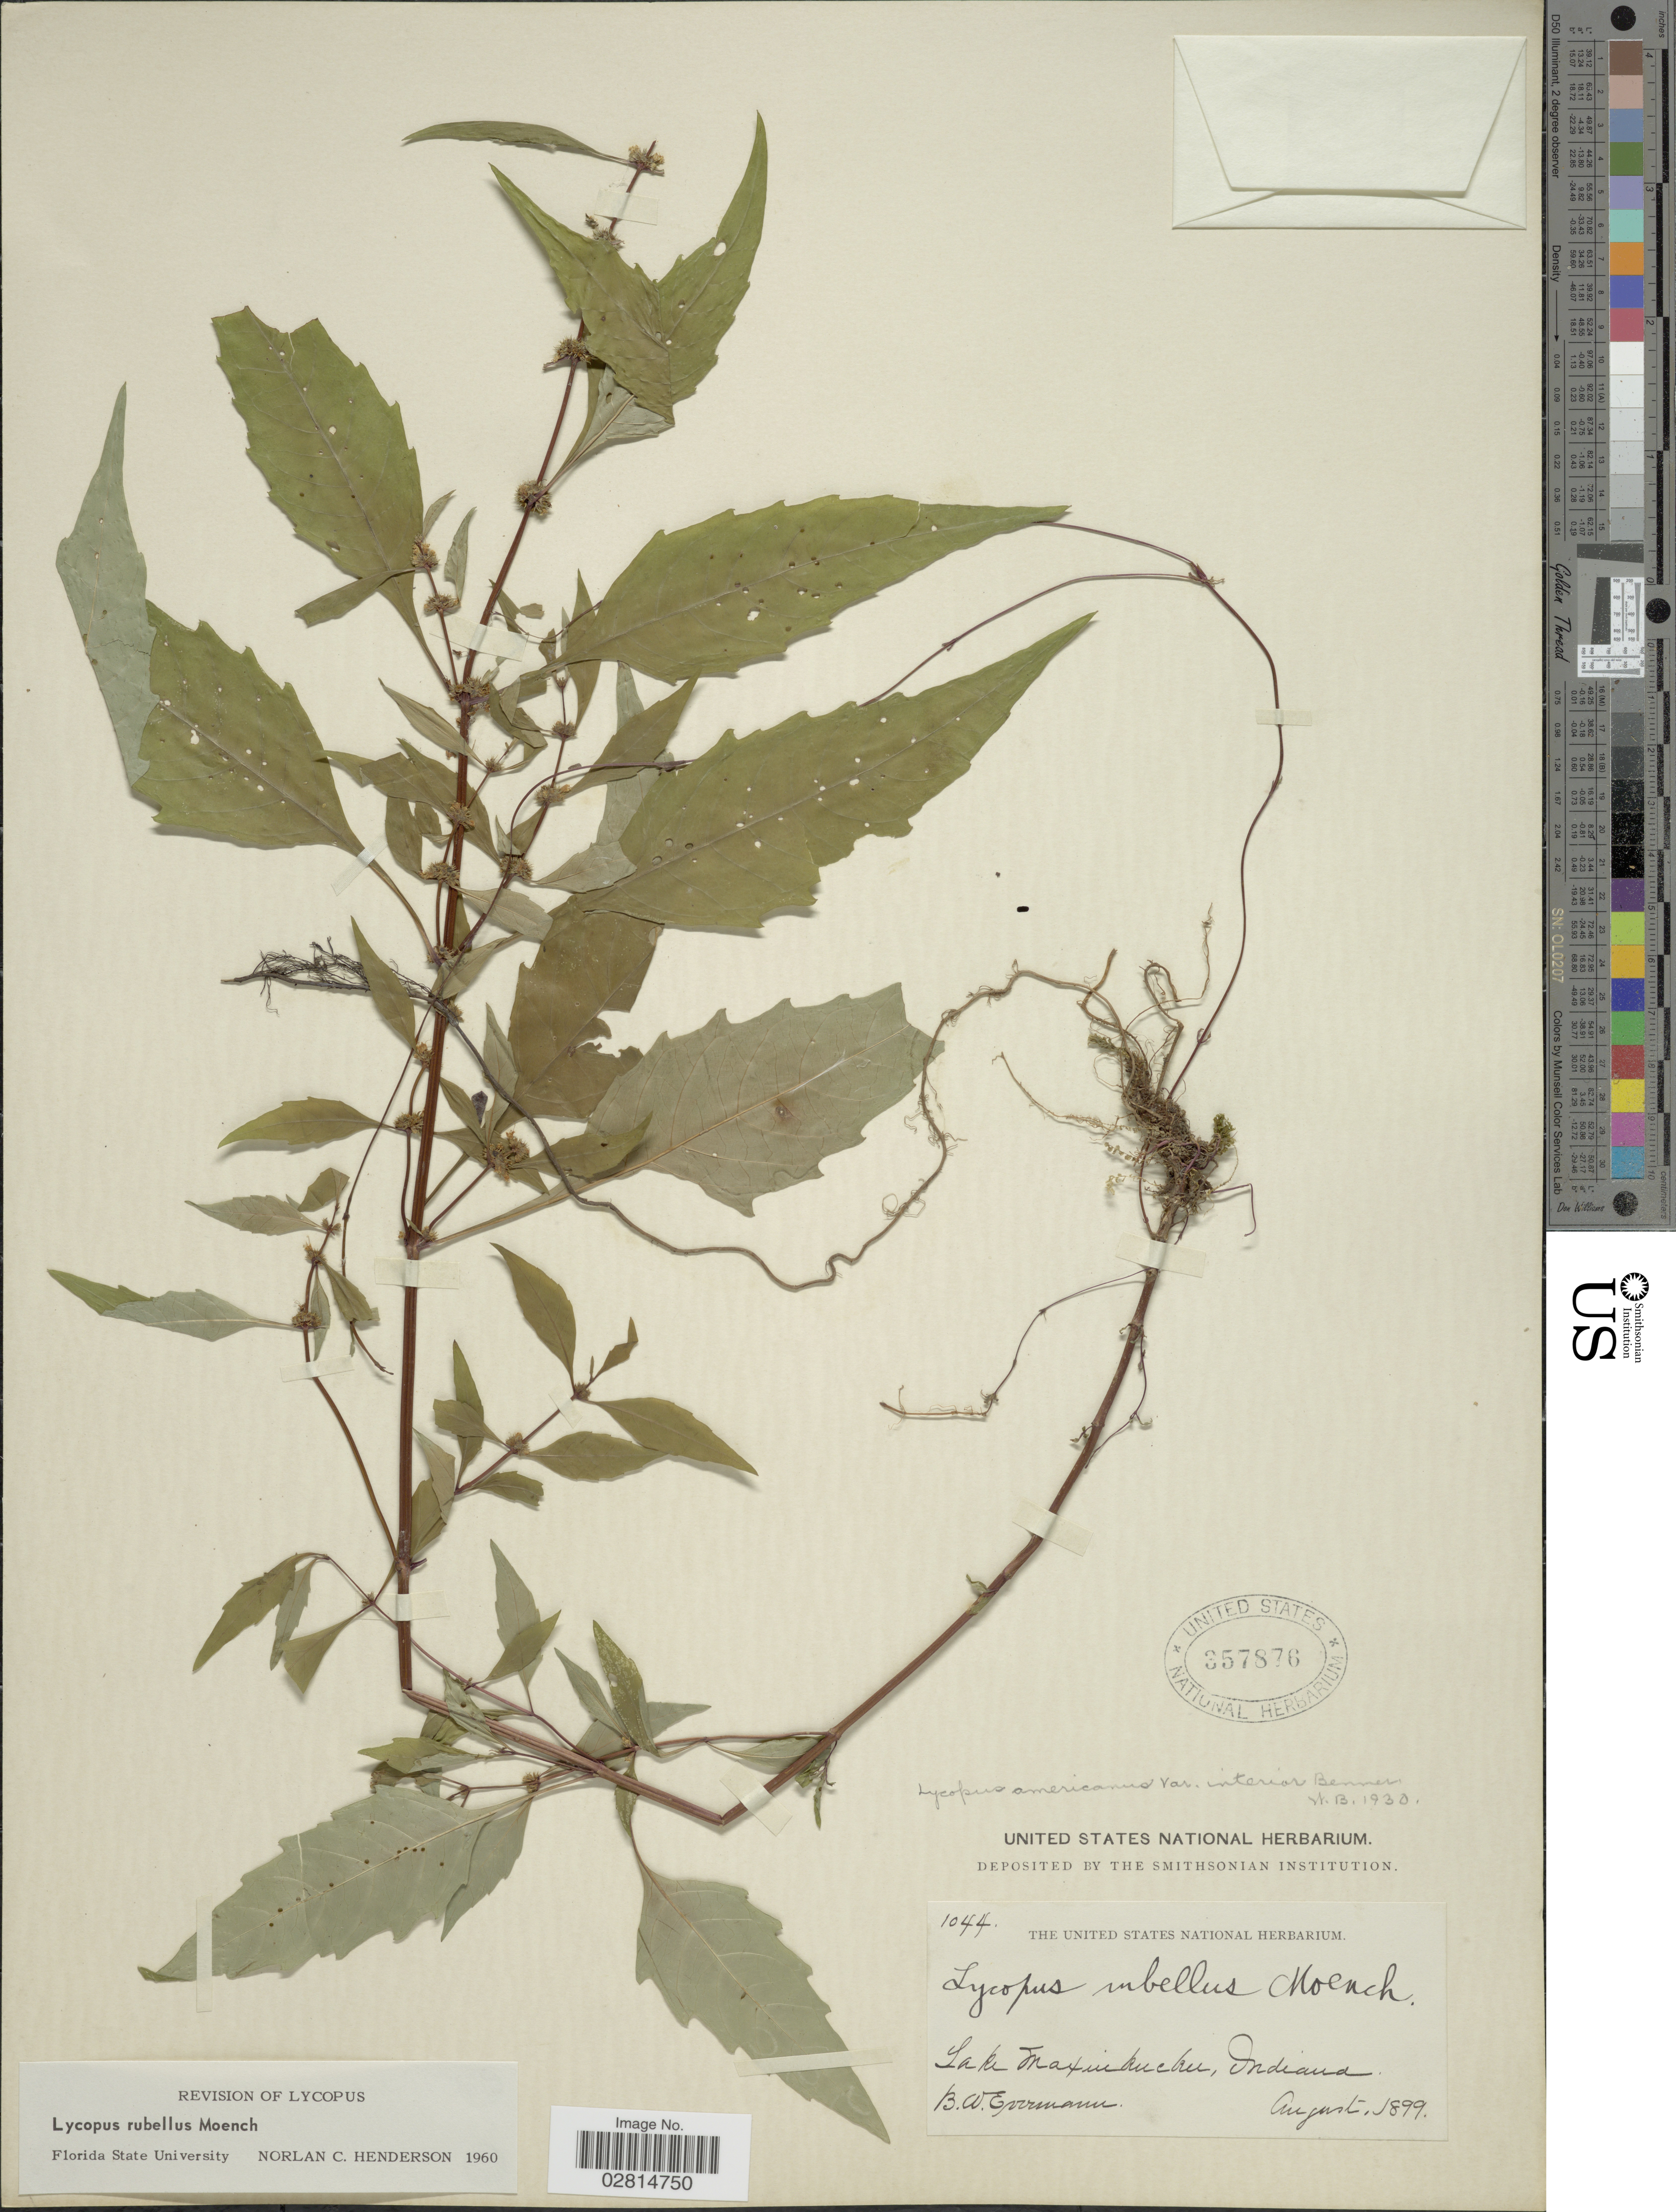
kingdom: Plantae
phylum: Tracheophyta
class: Magnoliopsida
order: Lamiales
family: Lamiaceae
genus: Lycopus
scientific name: Lycopus rubellus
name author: Moench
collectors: B. W. Evermann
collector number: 1044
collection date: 1899-08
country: United States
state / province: Indiana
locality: Lake Maxinkuckee.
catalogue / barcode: US 357876